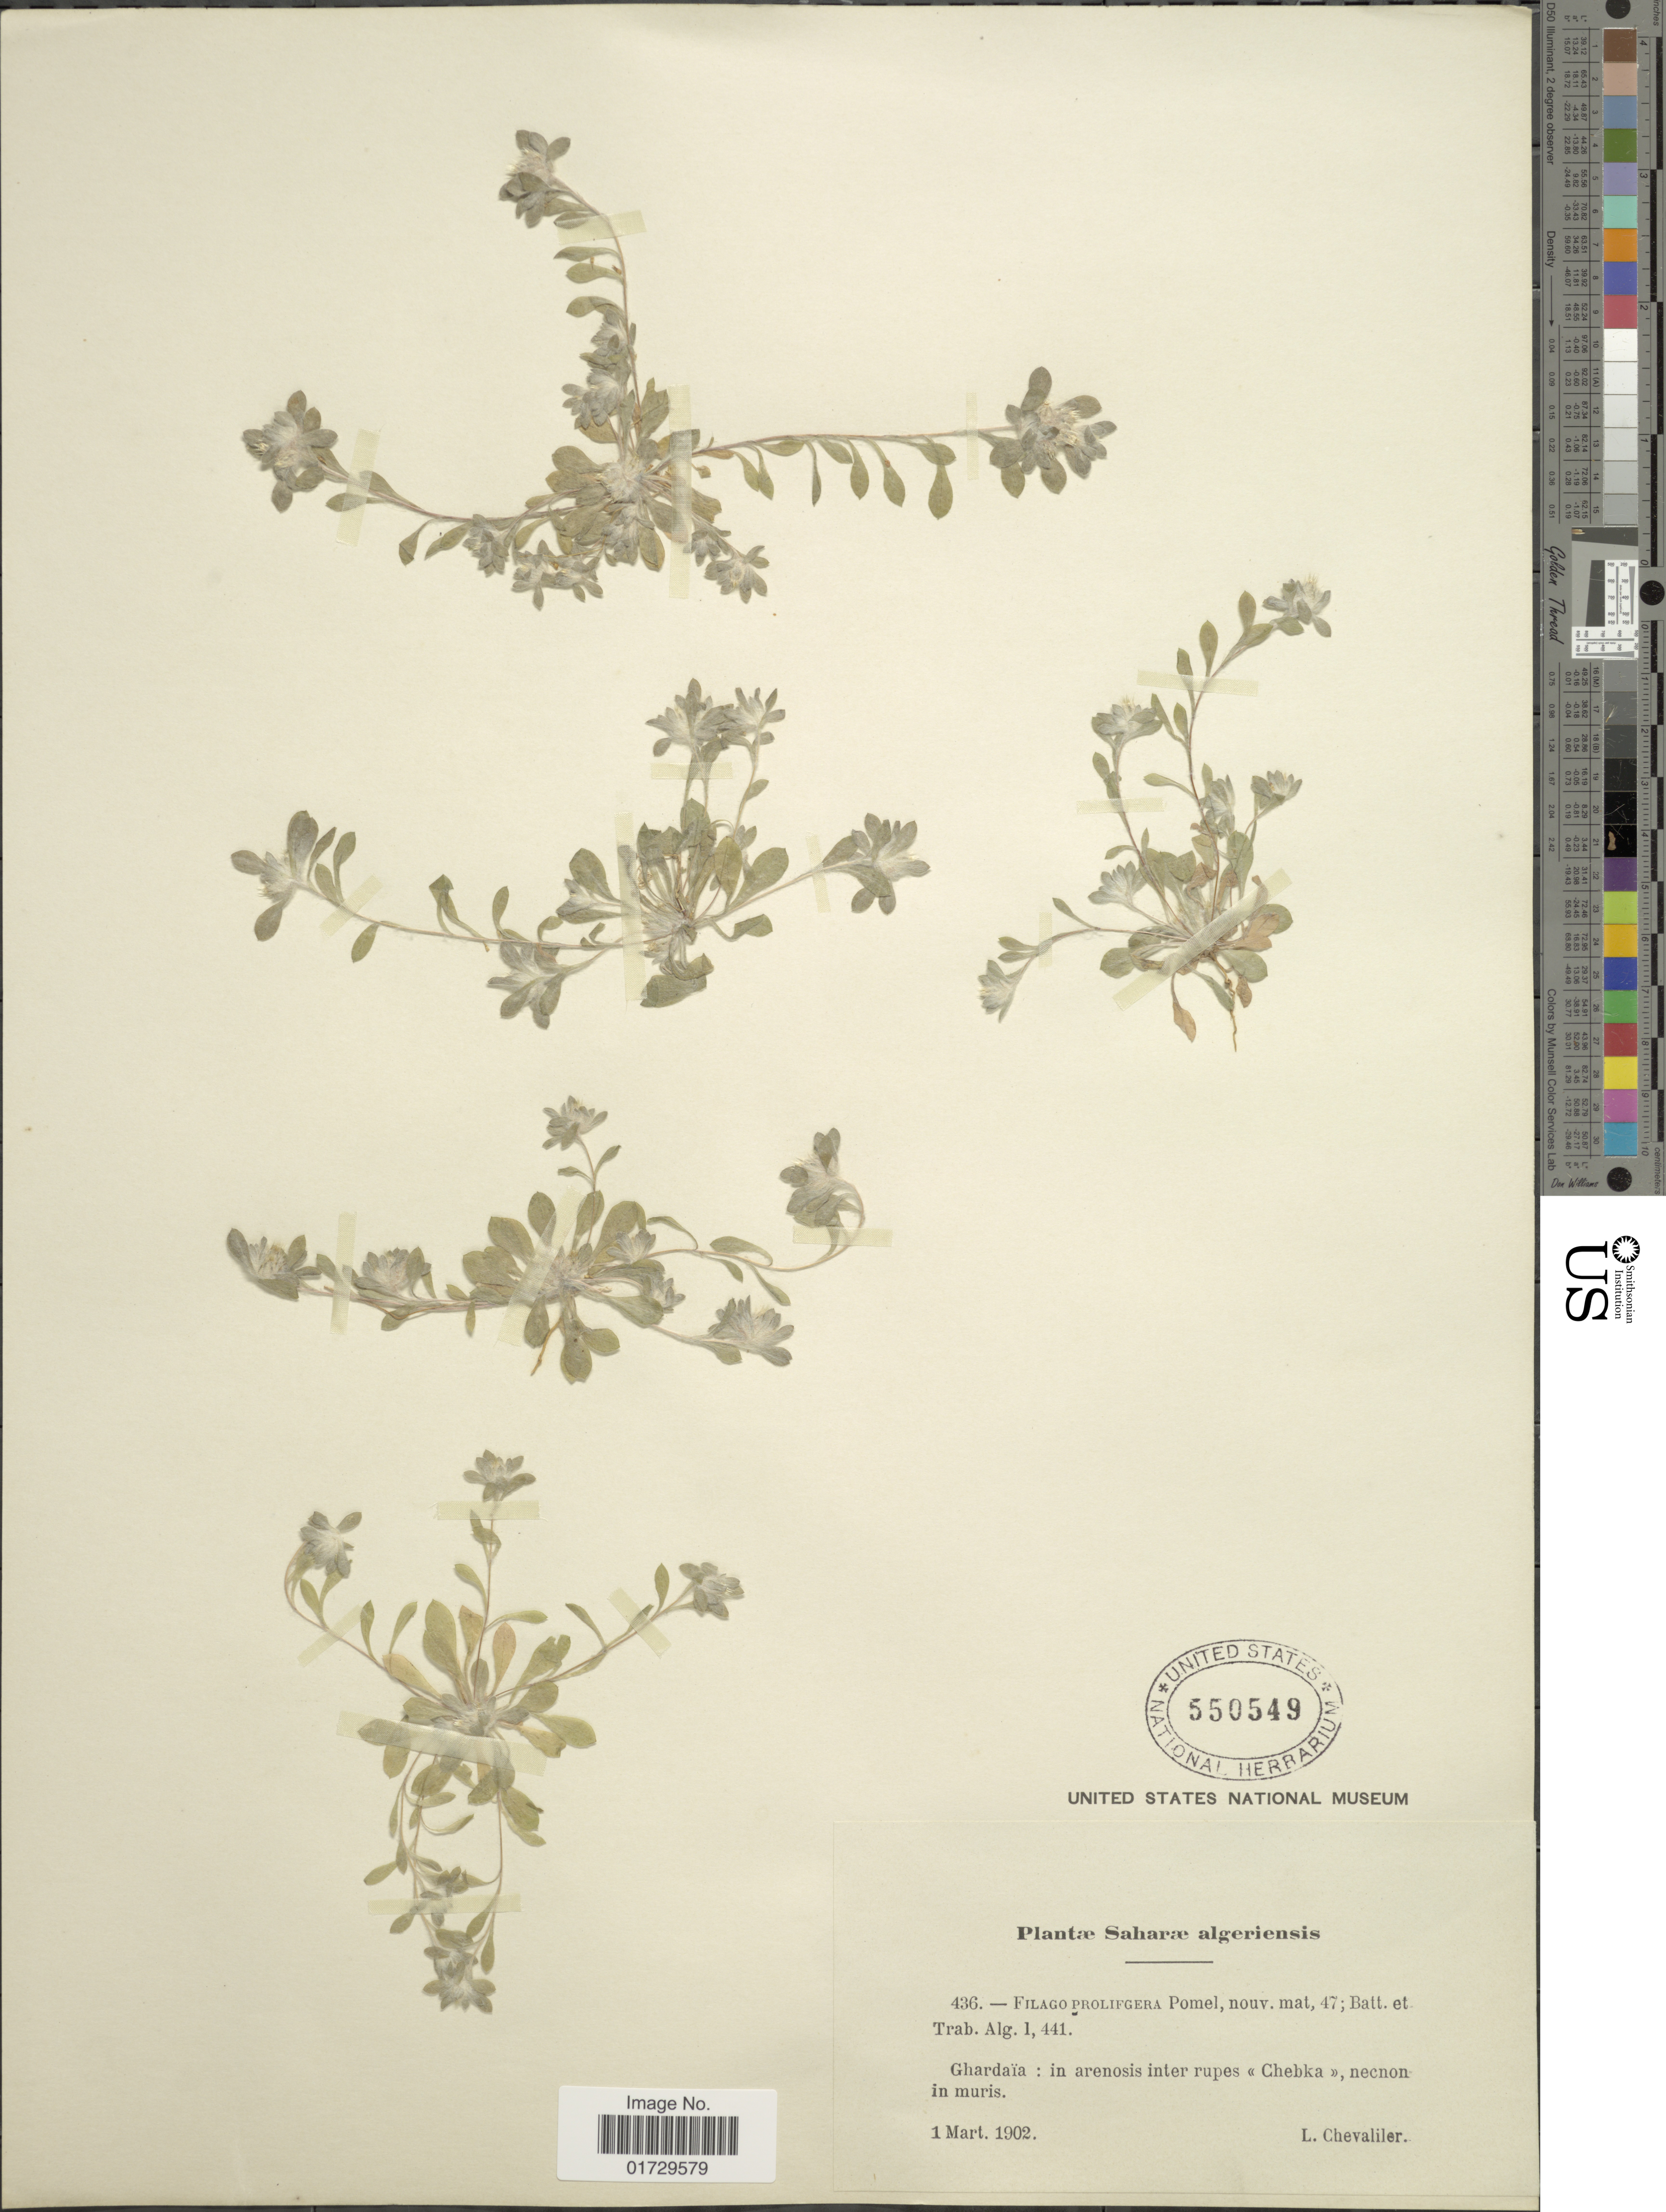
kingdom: Plantae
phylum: Tracheophyta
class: Magnoliopsida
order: Asterales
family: Asteraceae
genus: Filago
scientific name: Filago prolifera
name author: Pomel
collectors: L. Chevallier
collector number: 436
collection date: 1902-03-01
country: Algeria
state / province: Ghardaïa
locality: Saharæ, In arenosis inter rupes <<Chebka>>, necnon in muris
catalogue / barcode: US 550549